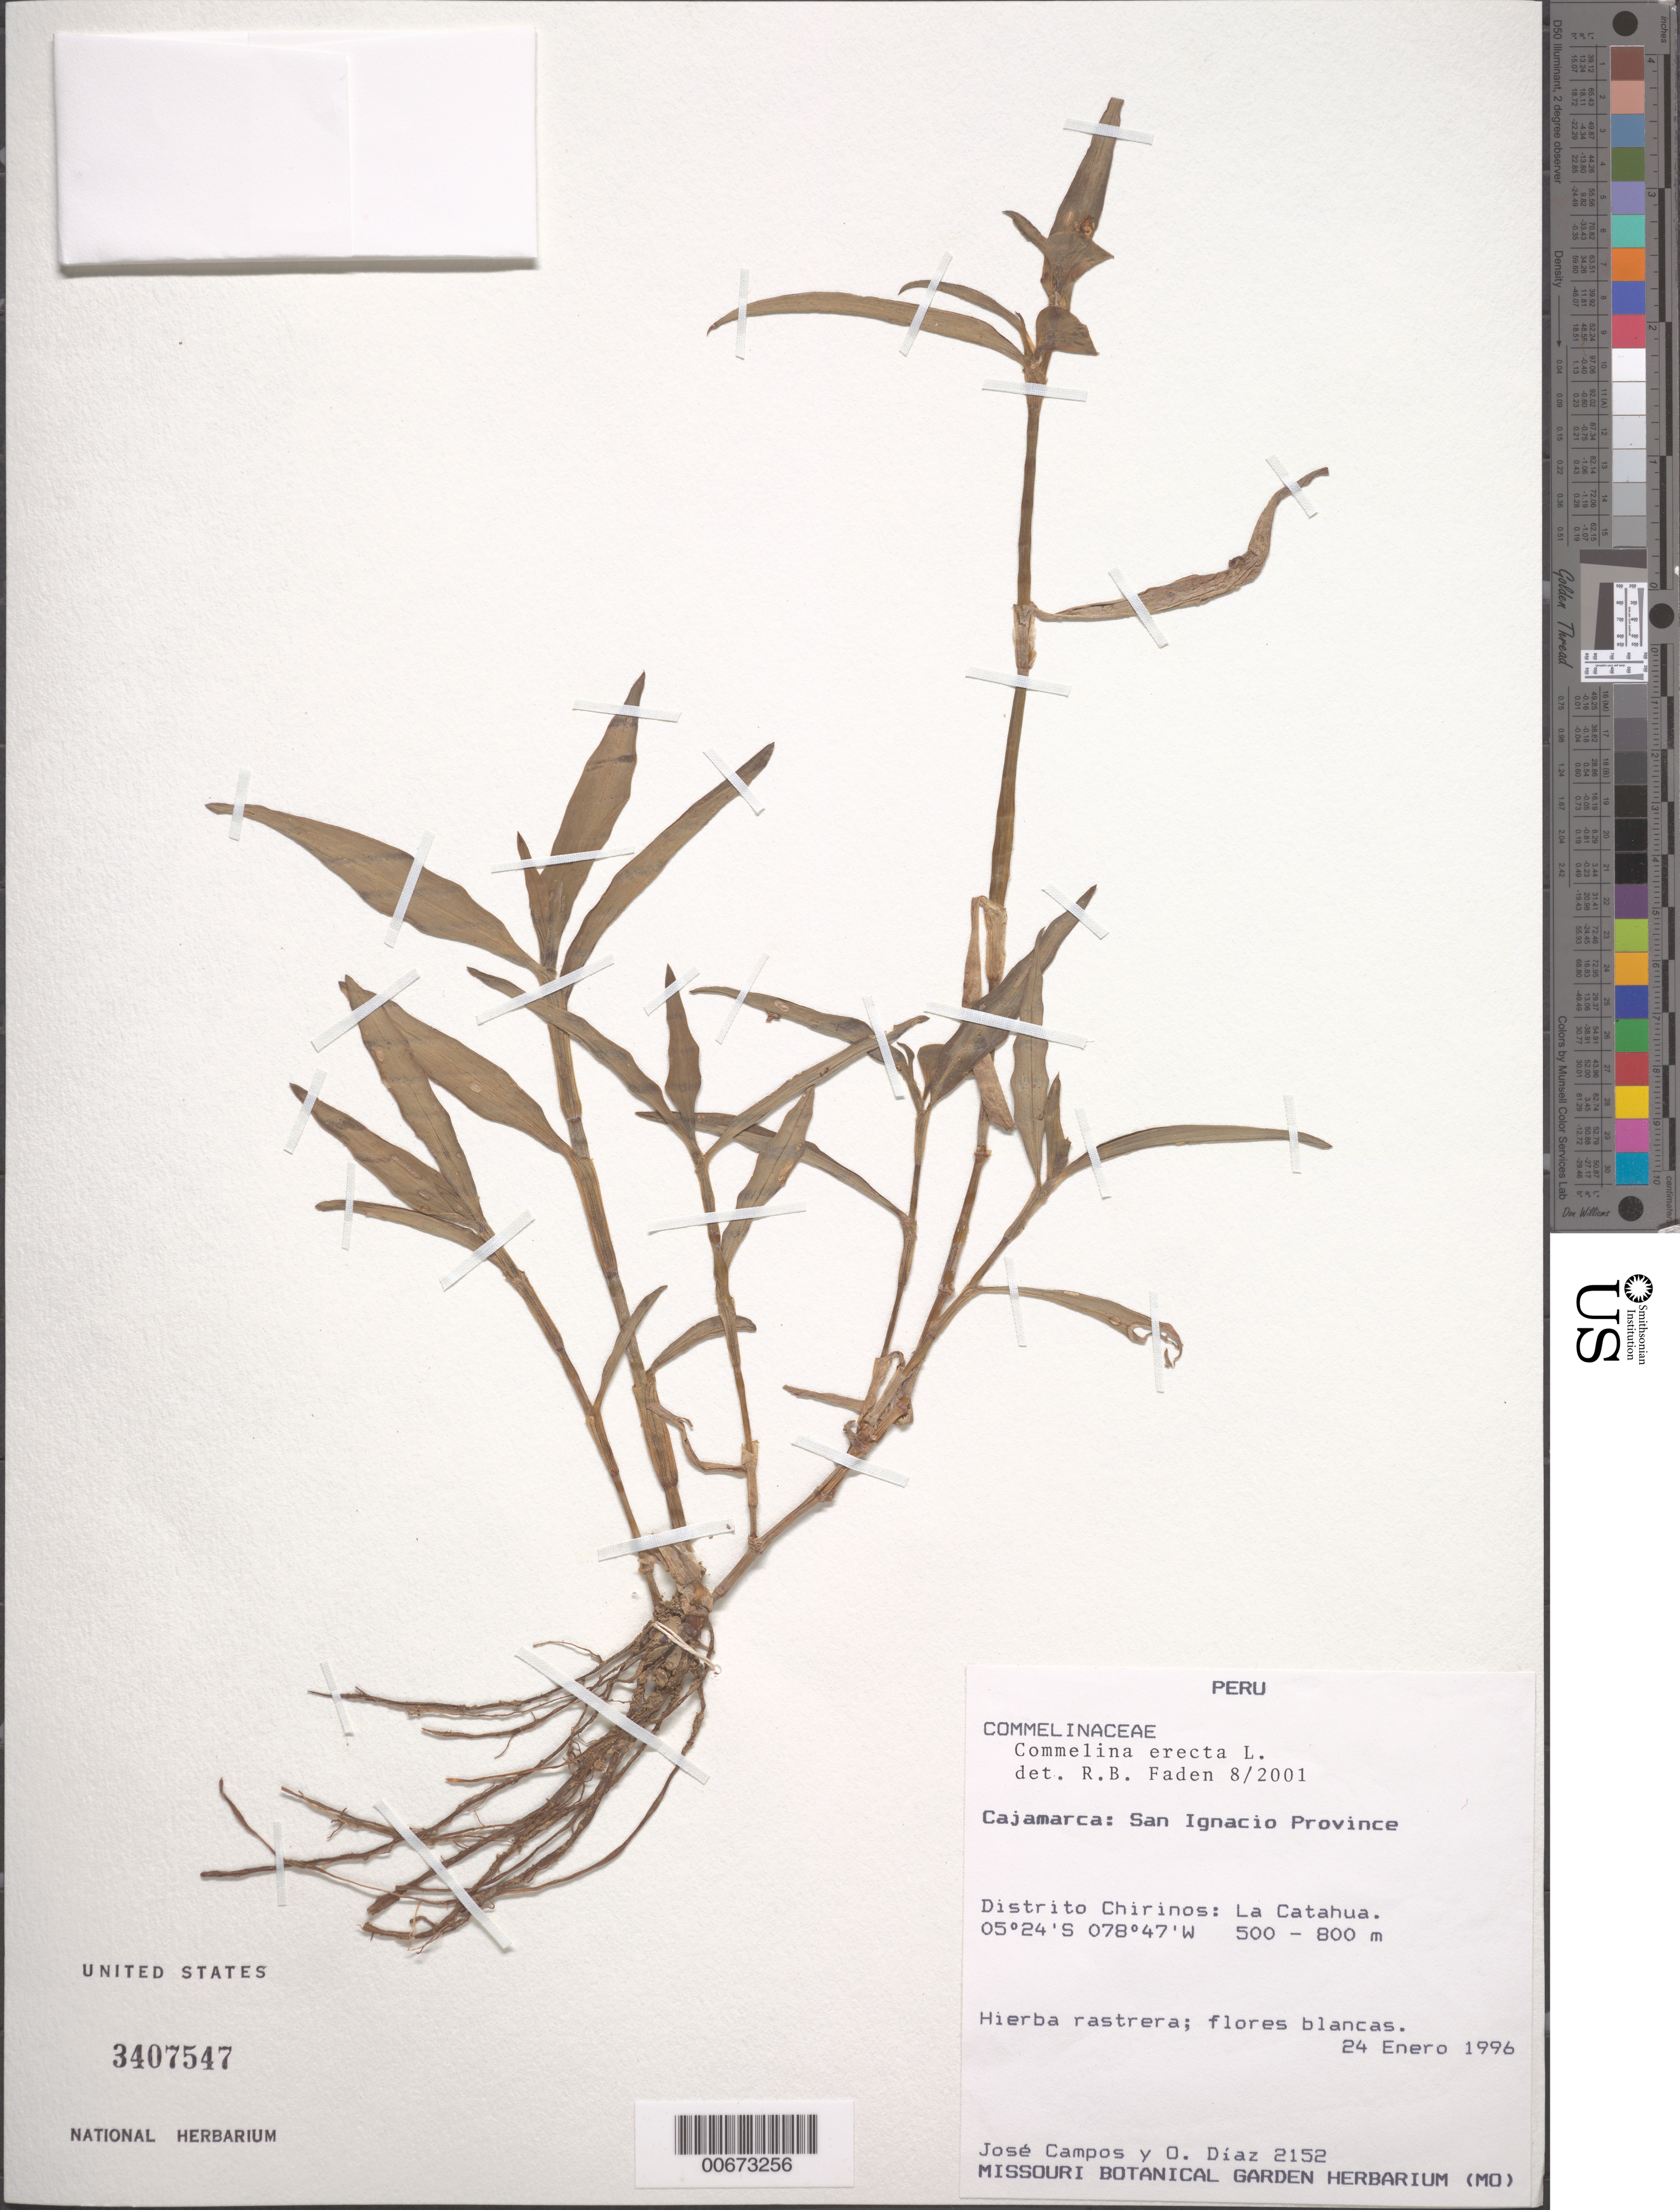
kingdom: Plantae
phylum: Tracheophyta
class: Liliopsida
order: Commelinales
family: Commelinaceae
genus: Commelina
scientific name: Commelina erecta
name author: L.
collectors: J. Campos & O. Diaz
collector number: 2152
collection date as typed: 24 Jan 1996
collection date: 1996-01-24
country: Peru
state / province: Cajamarca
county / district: San Ignacio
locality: Chirinos, La Catahua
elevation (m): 500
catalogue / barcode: US 3407547